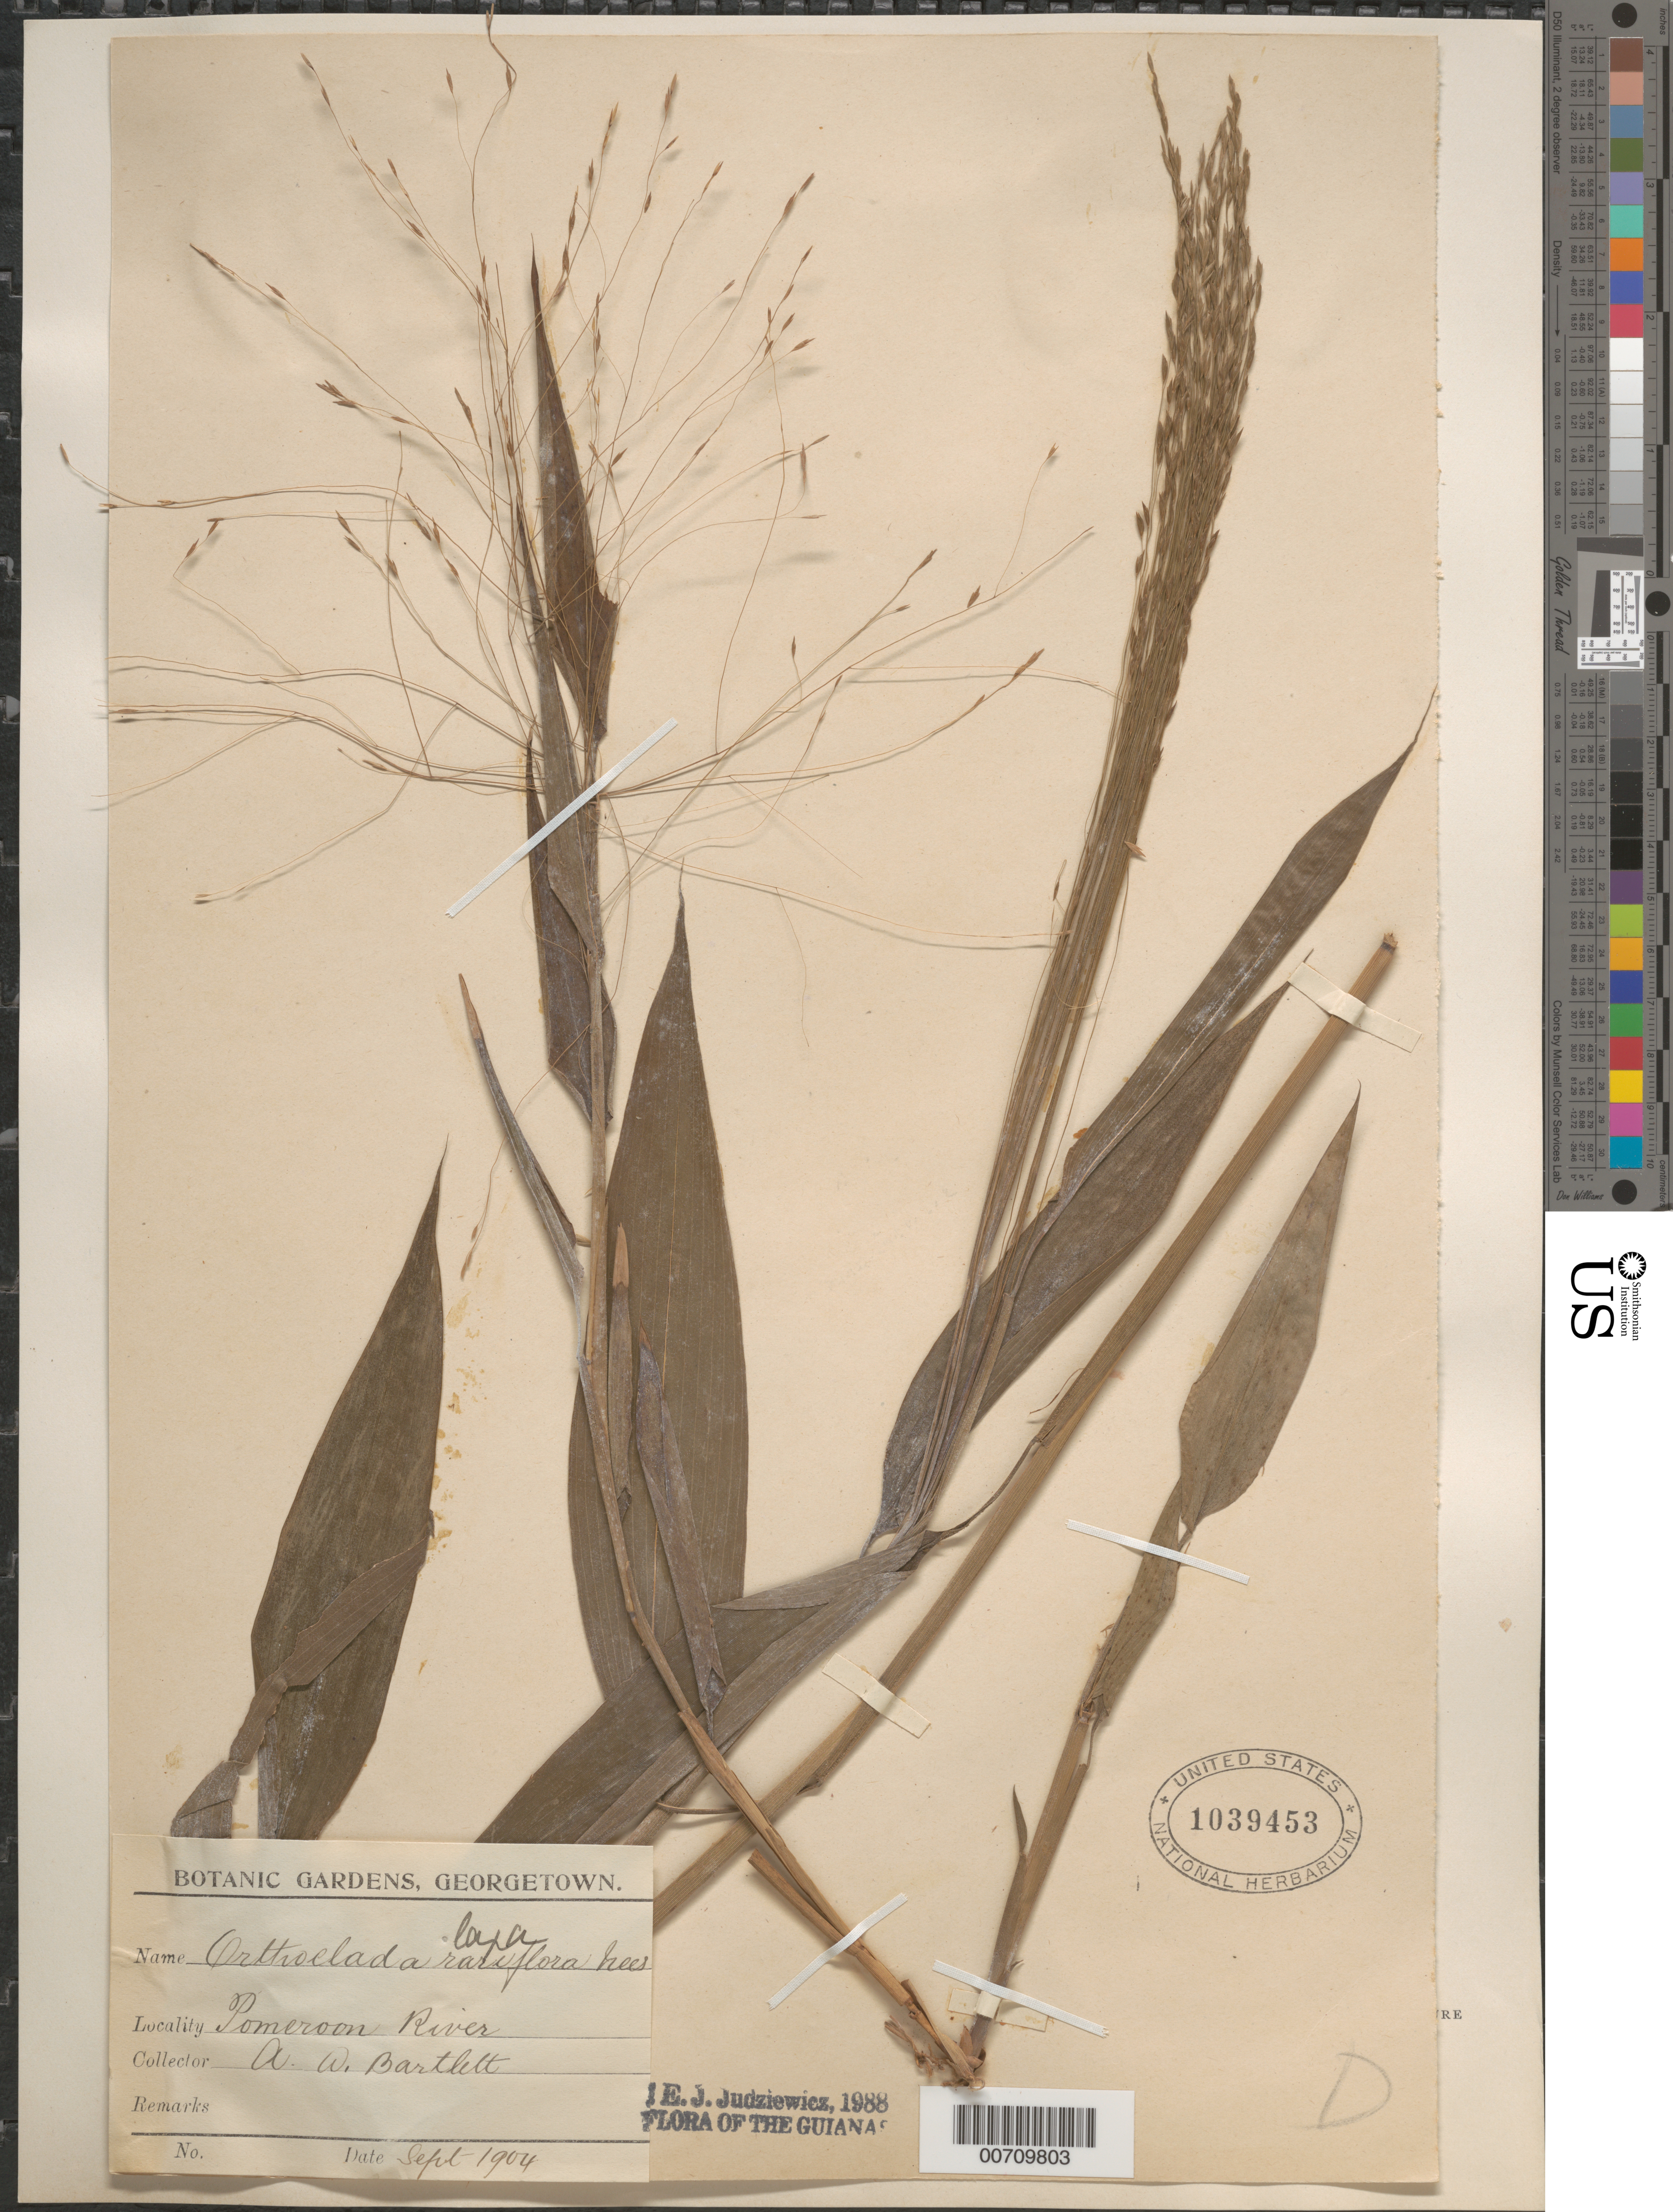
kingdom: Plantae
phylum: Tracheophyta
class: Liliopsida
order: Poales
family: Poaceae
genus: Orthoclada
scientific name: Orthoclada laxa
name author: P. Beauv.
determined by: Judziewicz, E. J.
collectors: A. W. Bartlett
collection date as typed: Sep-04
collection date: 2004-09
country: Guyana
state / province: Pomeroon-Supenaam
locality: Pomeroon R.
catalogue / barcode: US 1039453